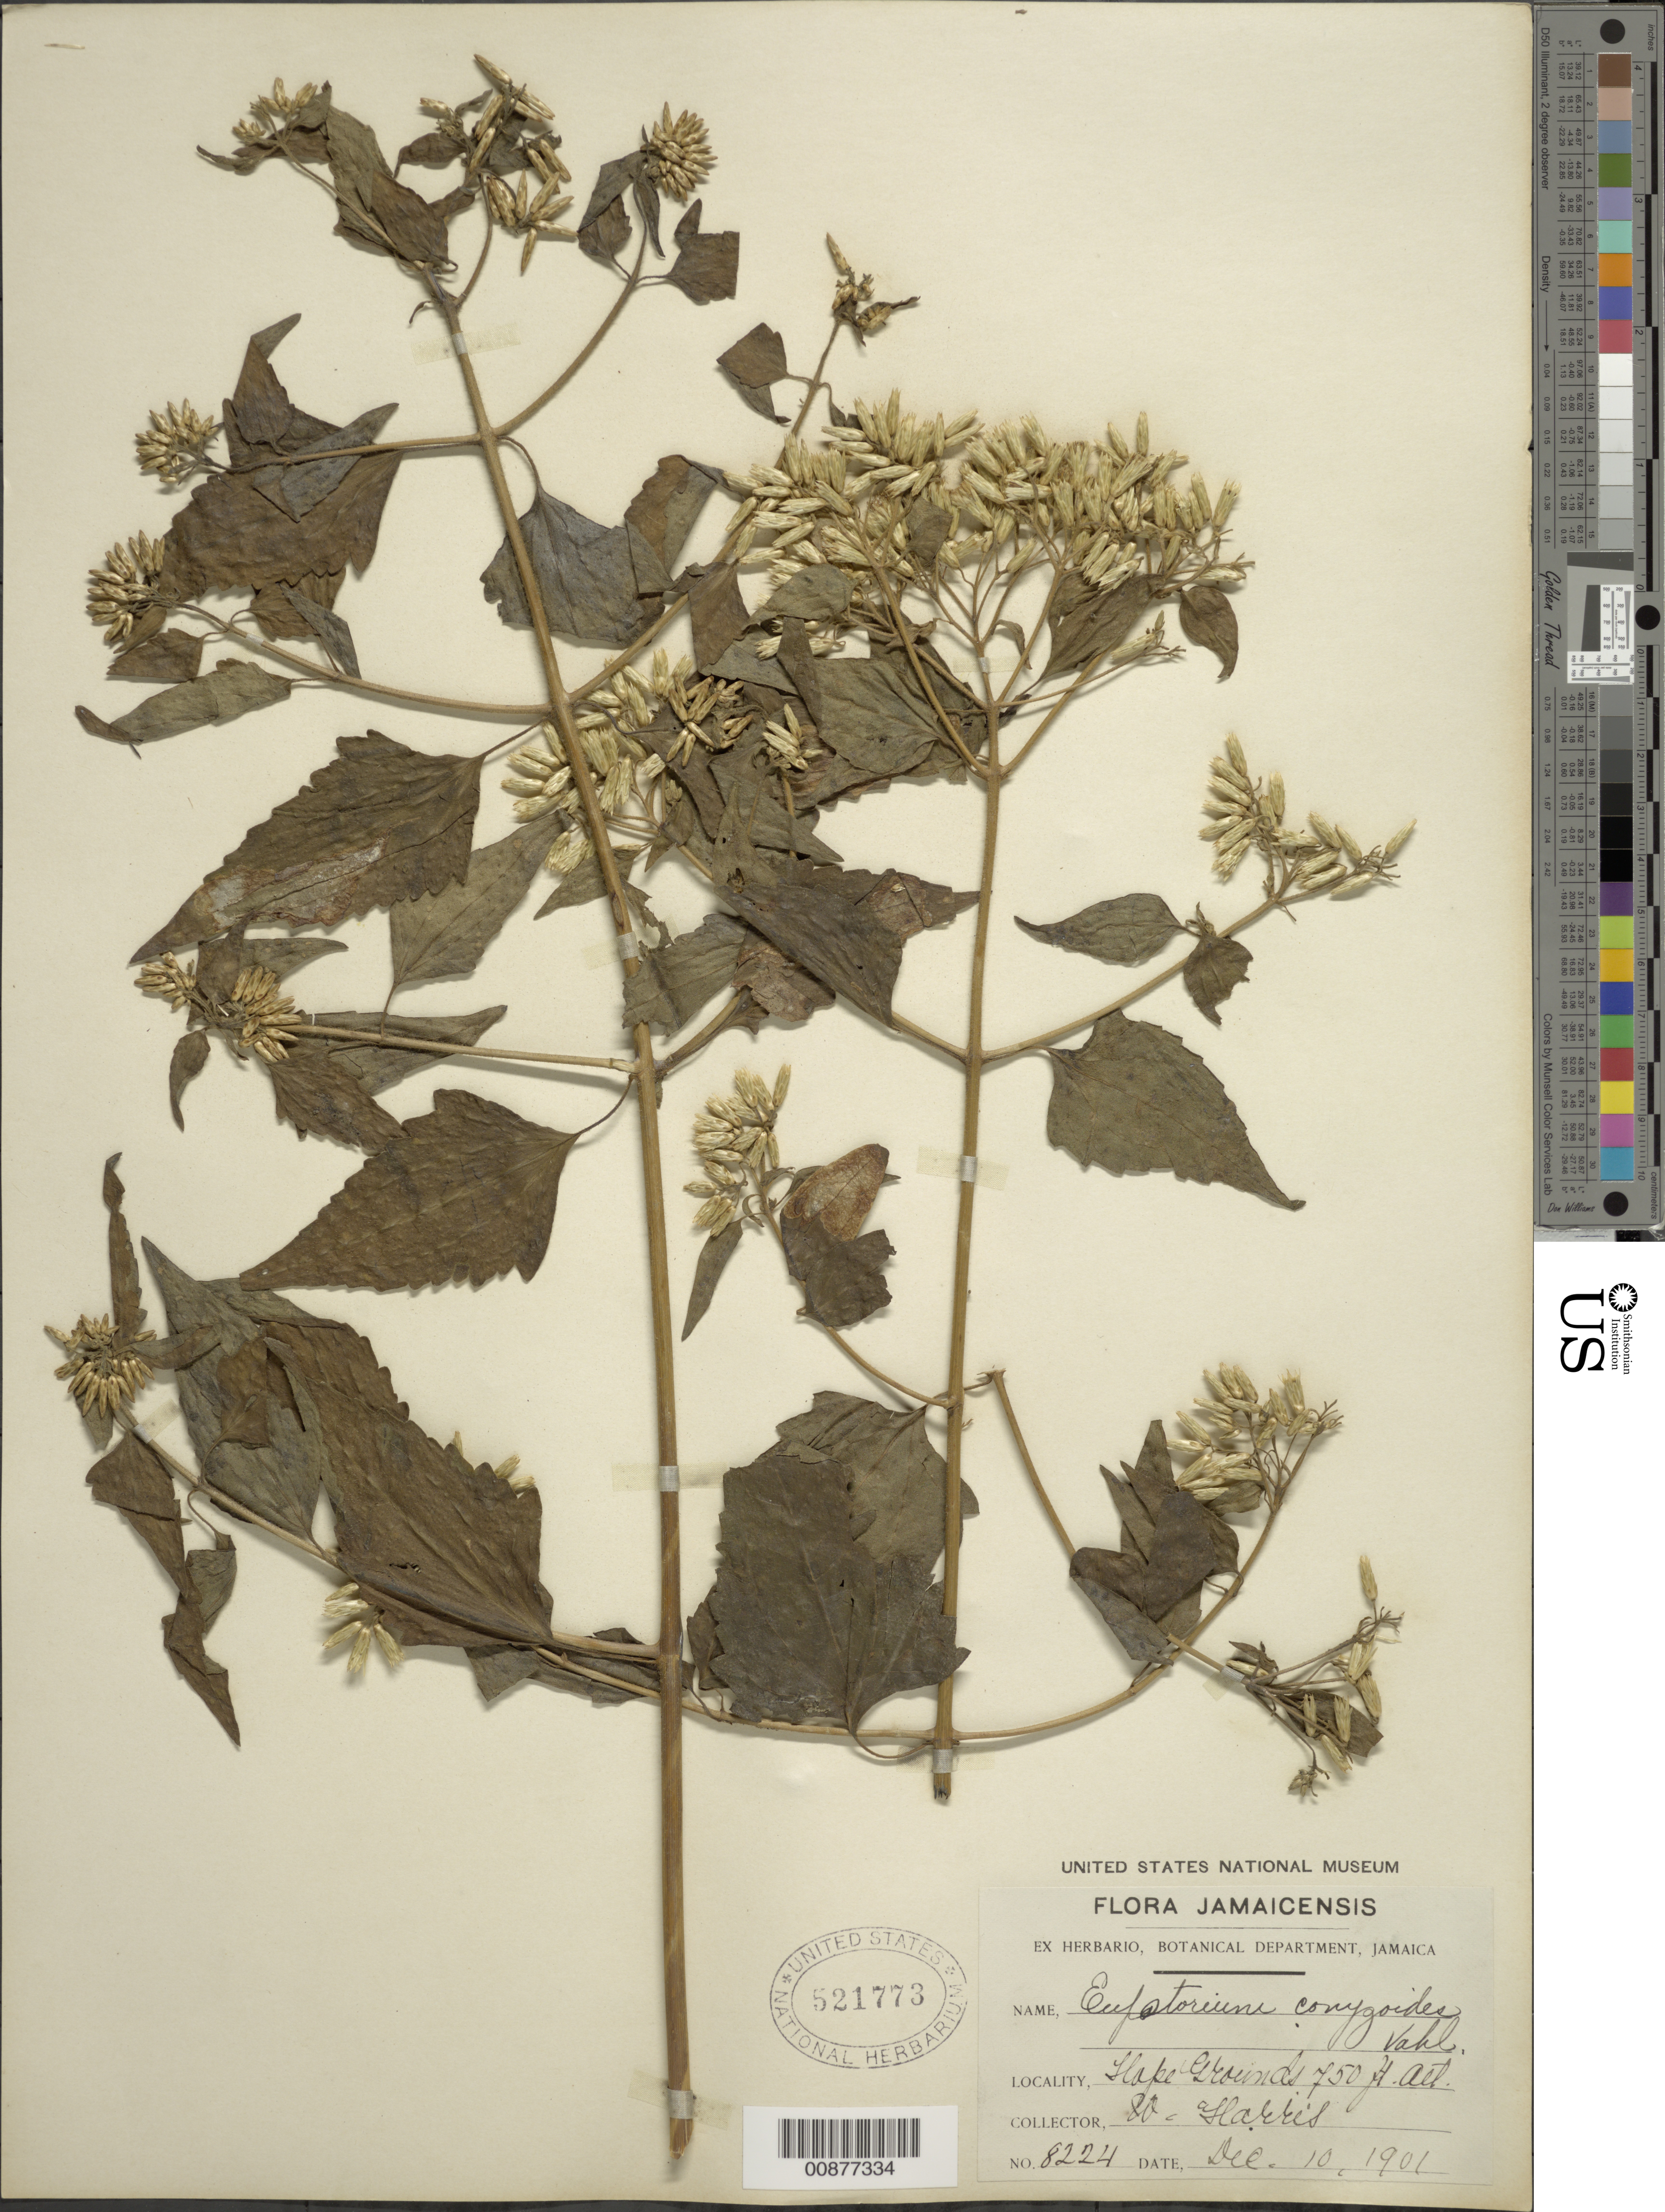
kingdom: Plantae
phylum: Tracheophyta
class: Magnoliopsida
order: Asterales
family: Asteraceae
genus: Chromolaena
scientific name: Chromolaena odorata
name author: (L.) R.M. King & H. Rob.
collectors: W. H. Harris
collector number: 8224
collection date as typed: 10 Dec 1901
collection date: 1901-12-10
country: Jamaica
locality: Hope Grounds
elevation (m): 229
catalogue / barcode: US 521773